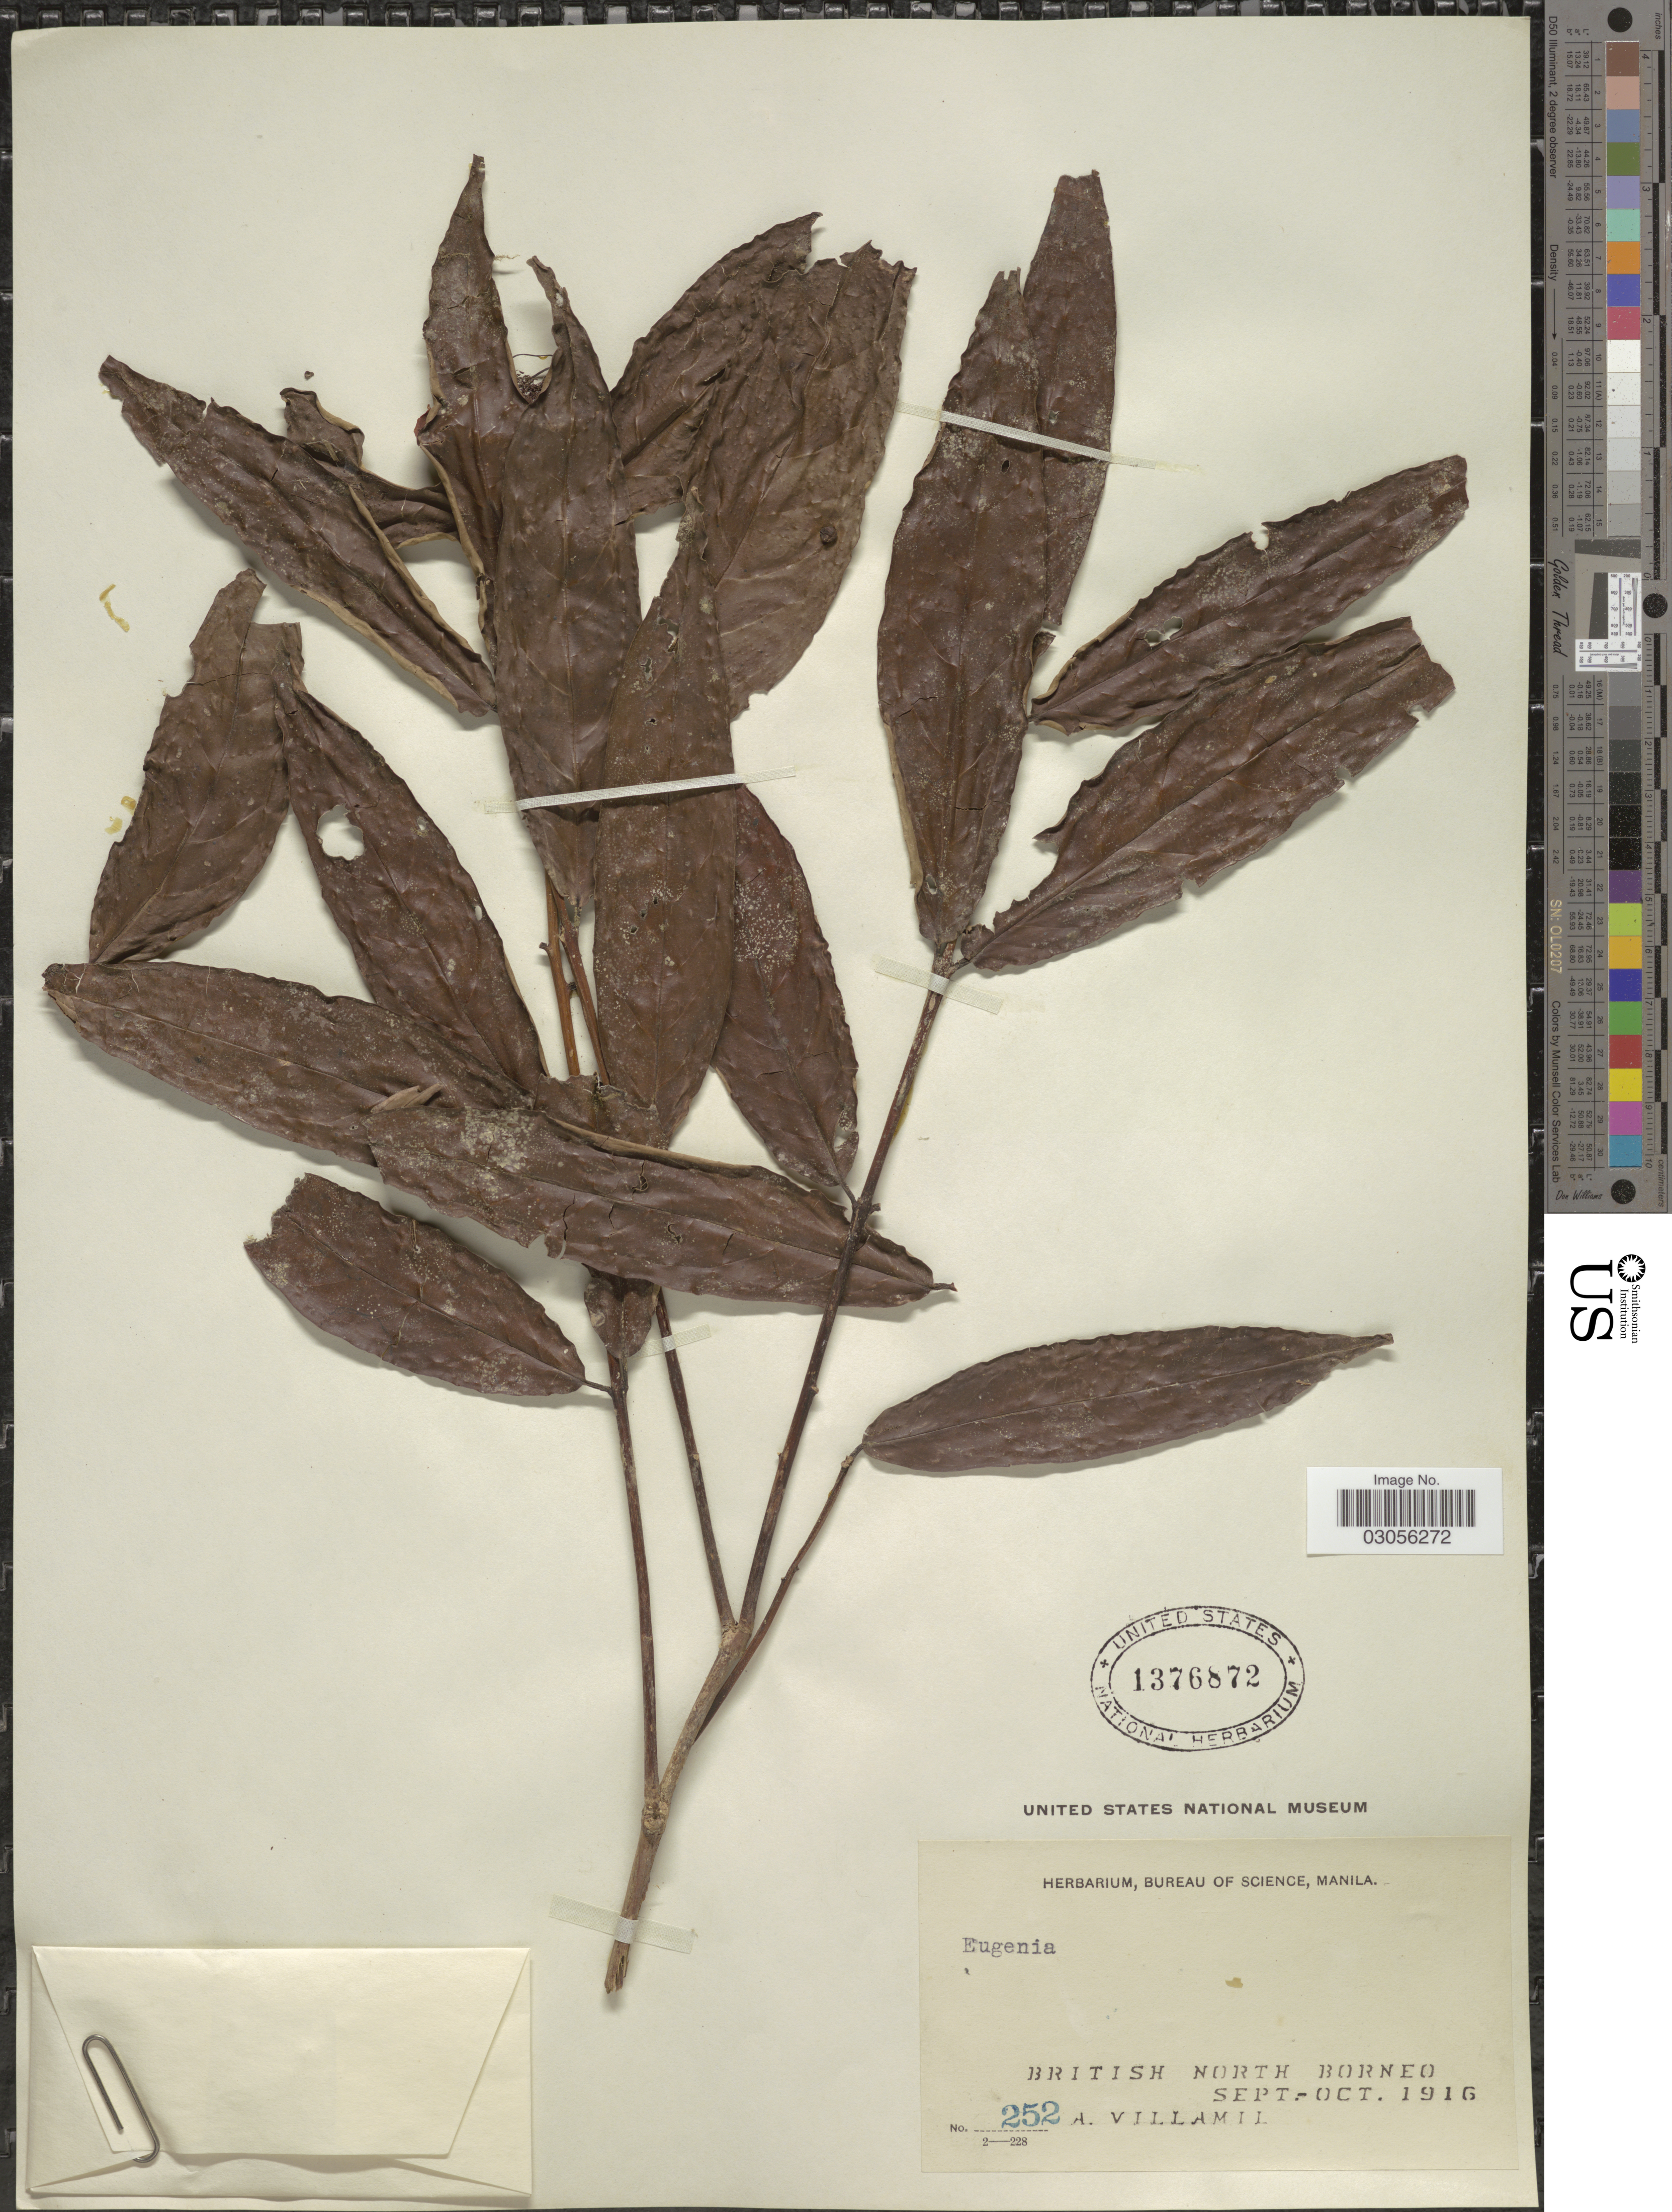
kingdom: Plantae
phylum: Tracheophyta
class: Magnoliopsida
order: Myrtales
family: Myrtaceae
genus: Syzygium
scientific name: Syzygium sp.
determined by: Strong, M. T., (US), Smithsonian Institution - National Museum of Natural History (UNITED STATES)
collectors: A. Villamil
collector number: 252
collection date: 1916-09/1916-10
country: Malaysia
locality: British North Borneo.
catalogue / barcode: US 1376872